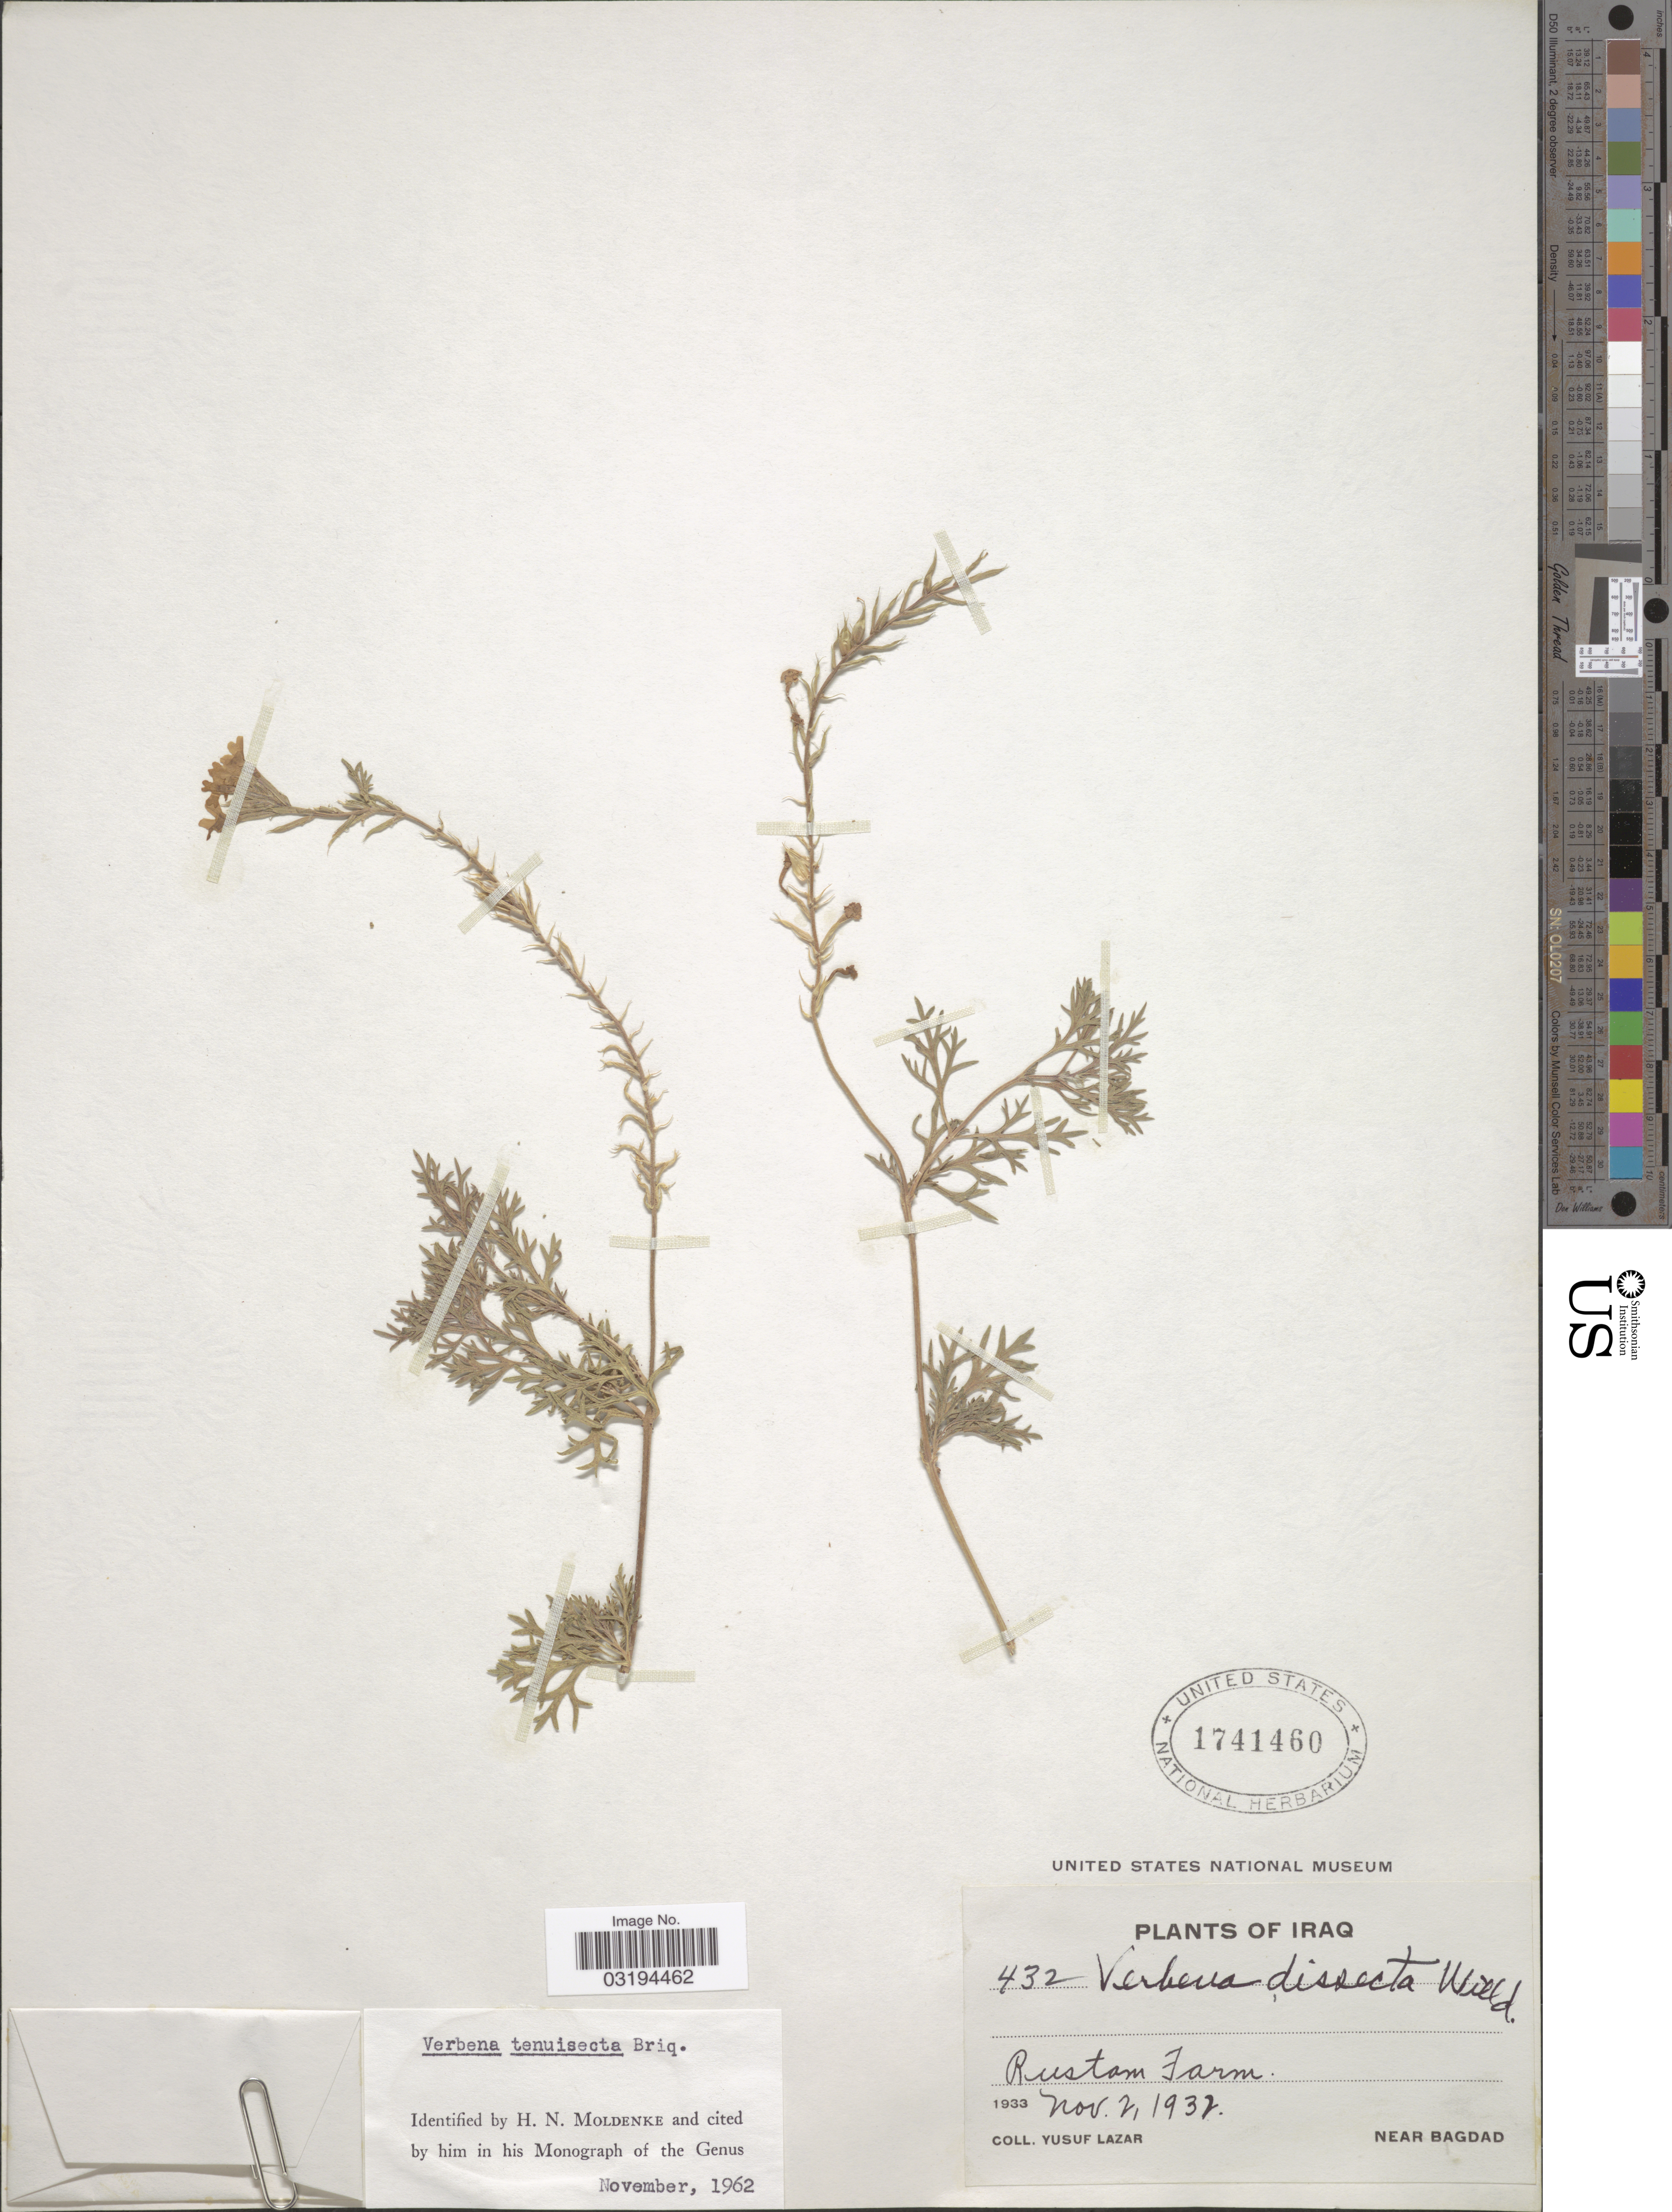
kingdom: Plantae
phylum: Tracheophyta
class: Magnoliopsida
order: Lamiales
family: Verbenaceae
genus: Verbena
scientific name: Verbena tenuisecta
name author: Briq.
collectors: Y. Lazar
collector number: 432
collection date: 1932-11-02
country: Iraq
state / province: Baghdad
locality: Rustam Farm, Near Bagdad.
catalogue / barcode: US 1741460